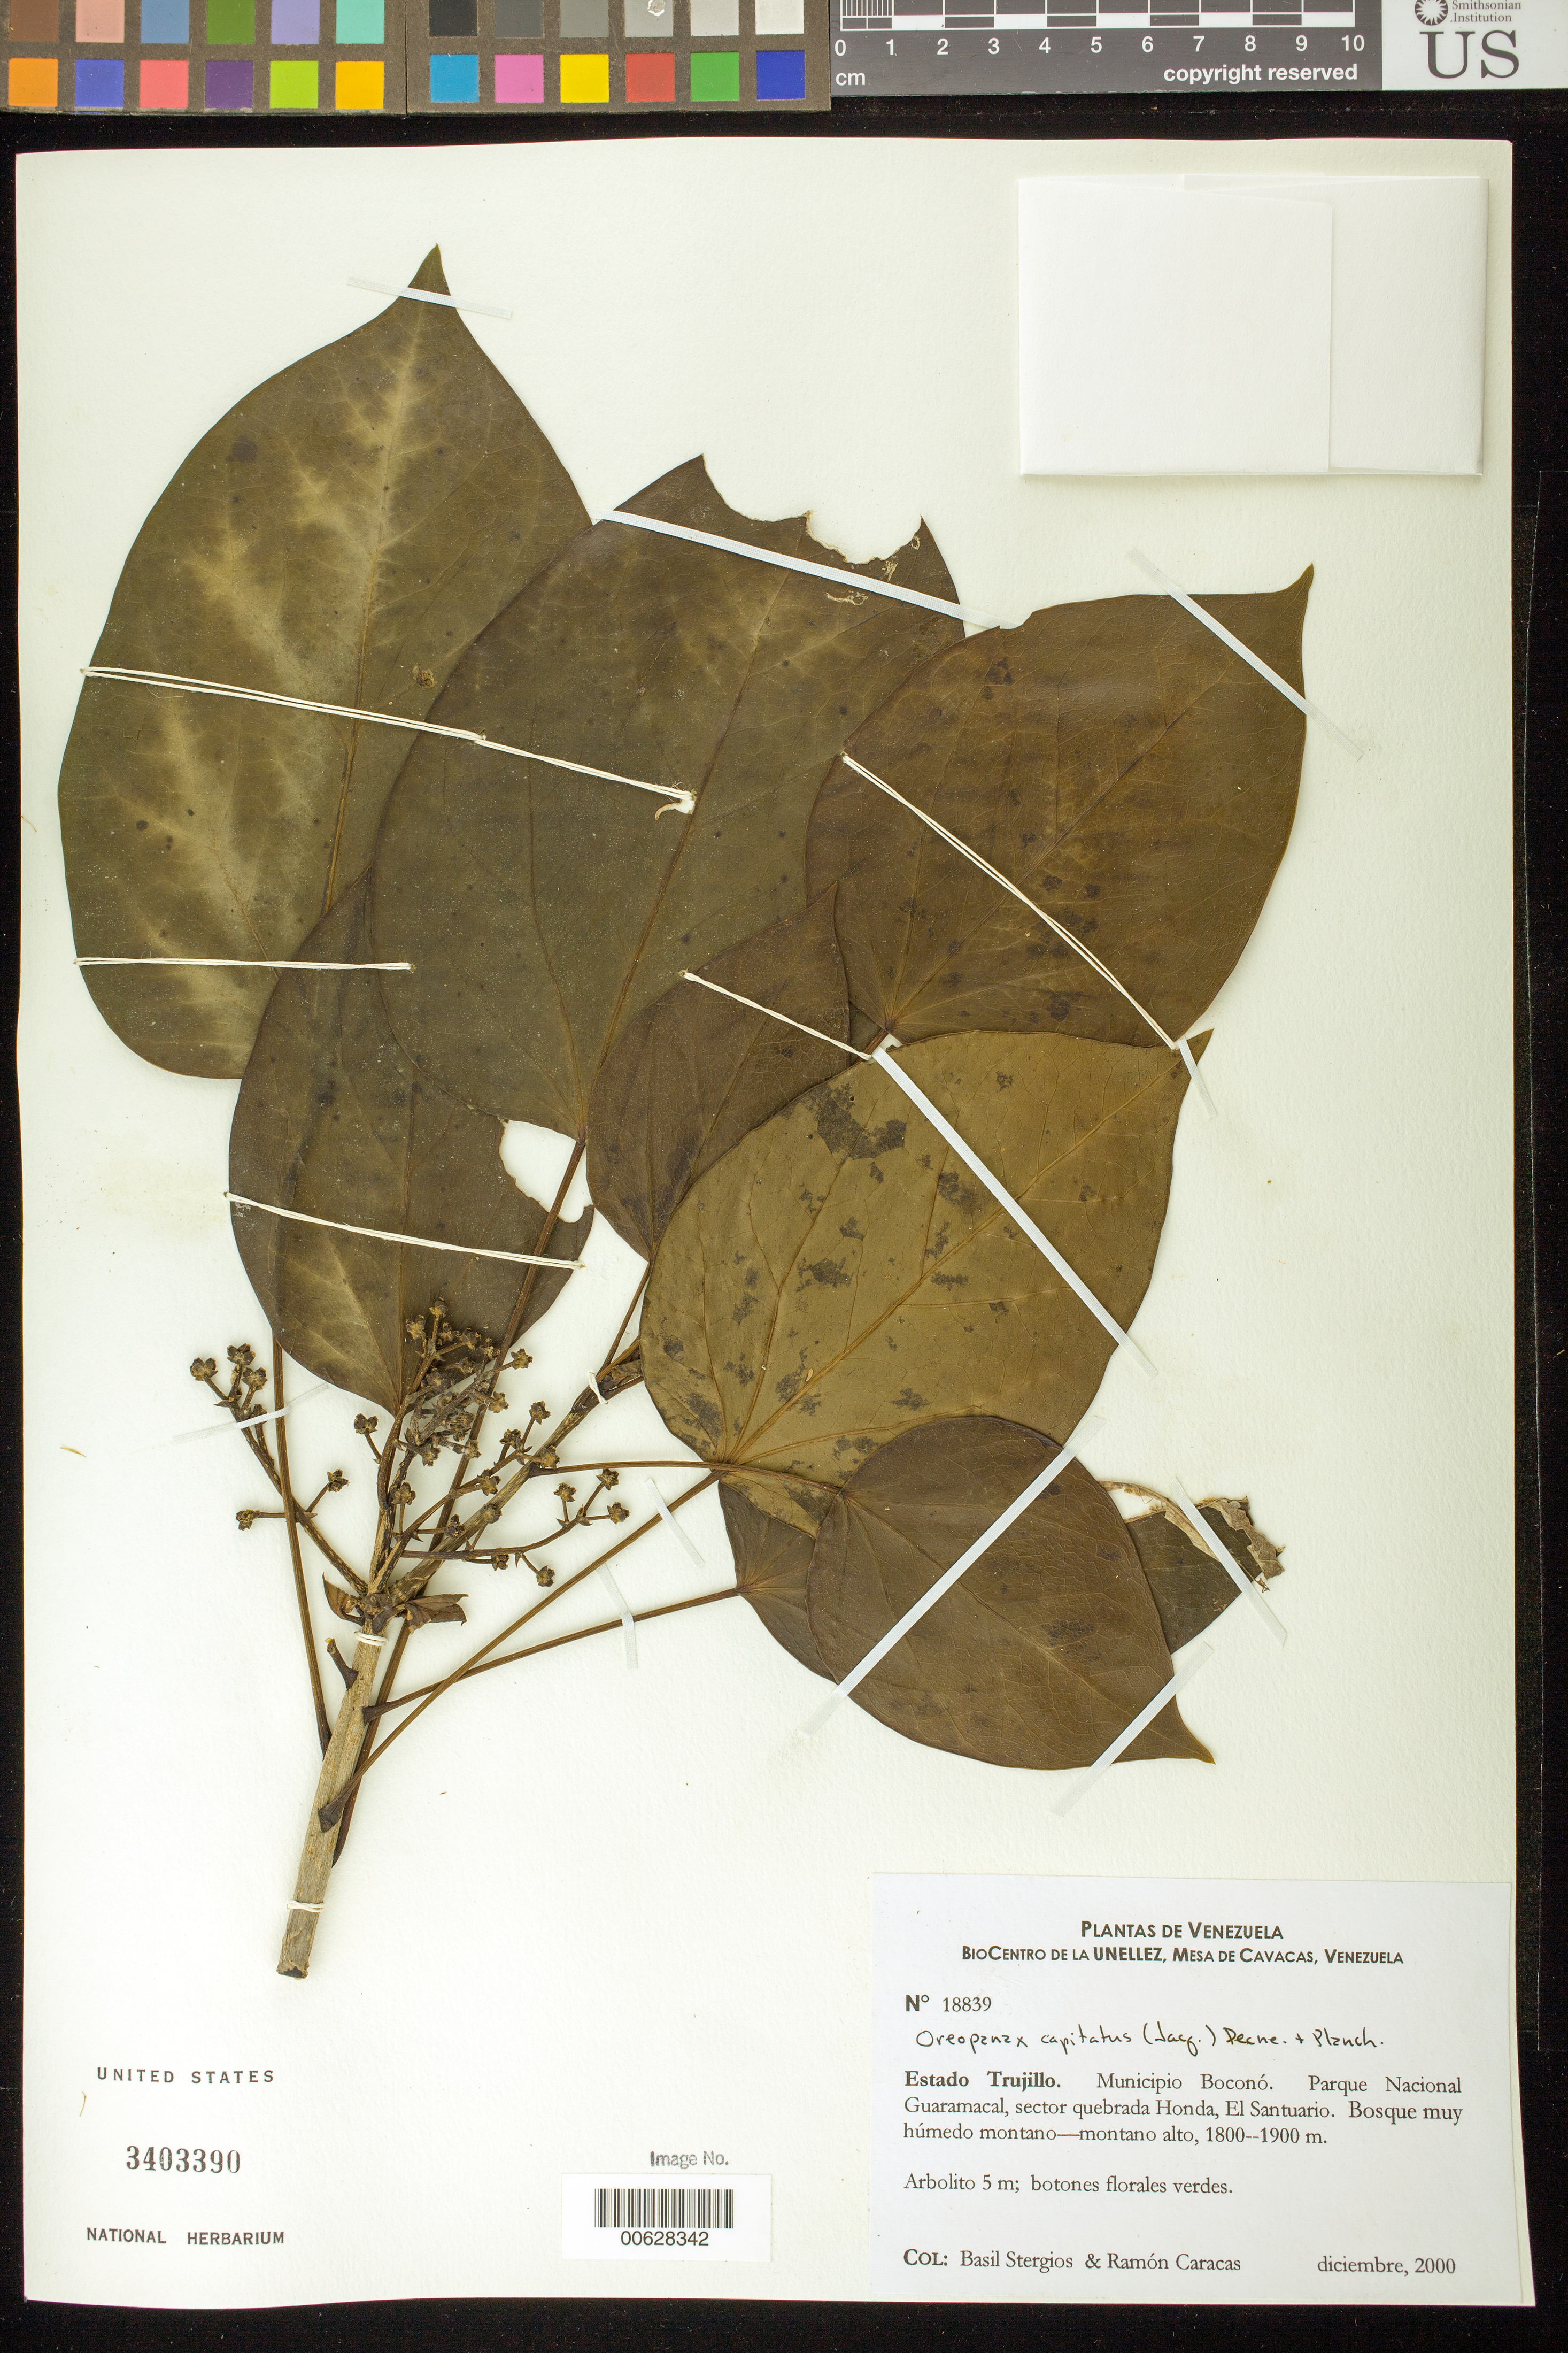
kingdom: Plantae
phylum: Tracheophyta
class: Magnoliopsida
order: Apiales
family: Araliaceae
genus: Oreopanax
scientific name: Oreopanax capitatus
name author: (Jacq.) Decne. & Planch.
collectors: B. G. Stergios & R. Caracas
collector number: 18839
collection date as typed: Dec 2000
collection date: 2000-12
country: Venezuela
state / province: Trujillo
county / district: Boconó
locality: Parque Nacional Guaramacal, quebrada Honda, El Santuario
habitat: Bosque muy húmedo montano-montano alto.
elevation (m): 1800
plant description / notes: PORT, US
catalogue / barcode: US 3403390